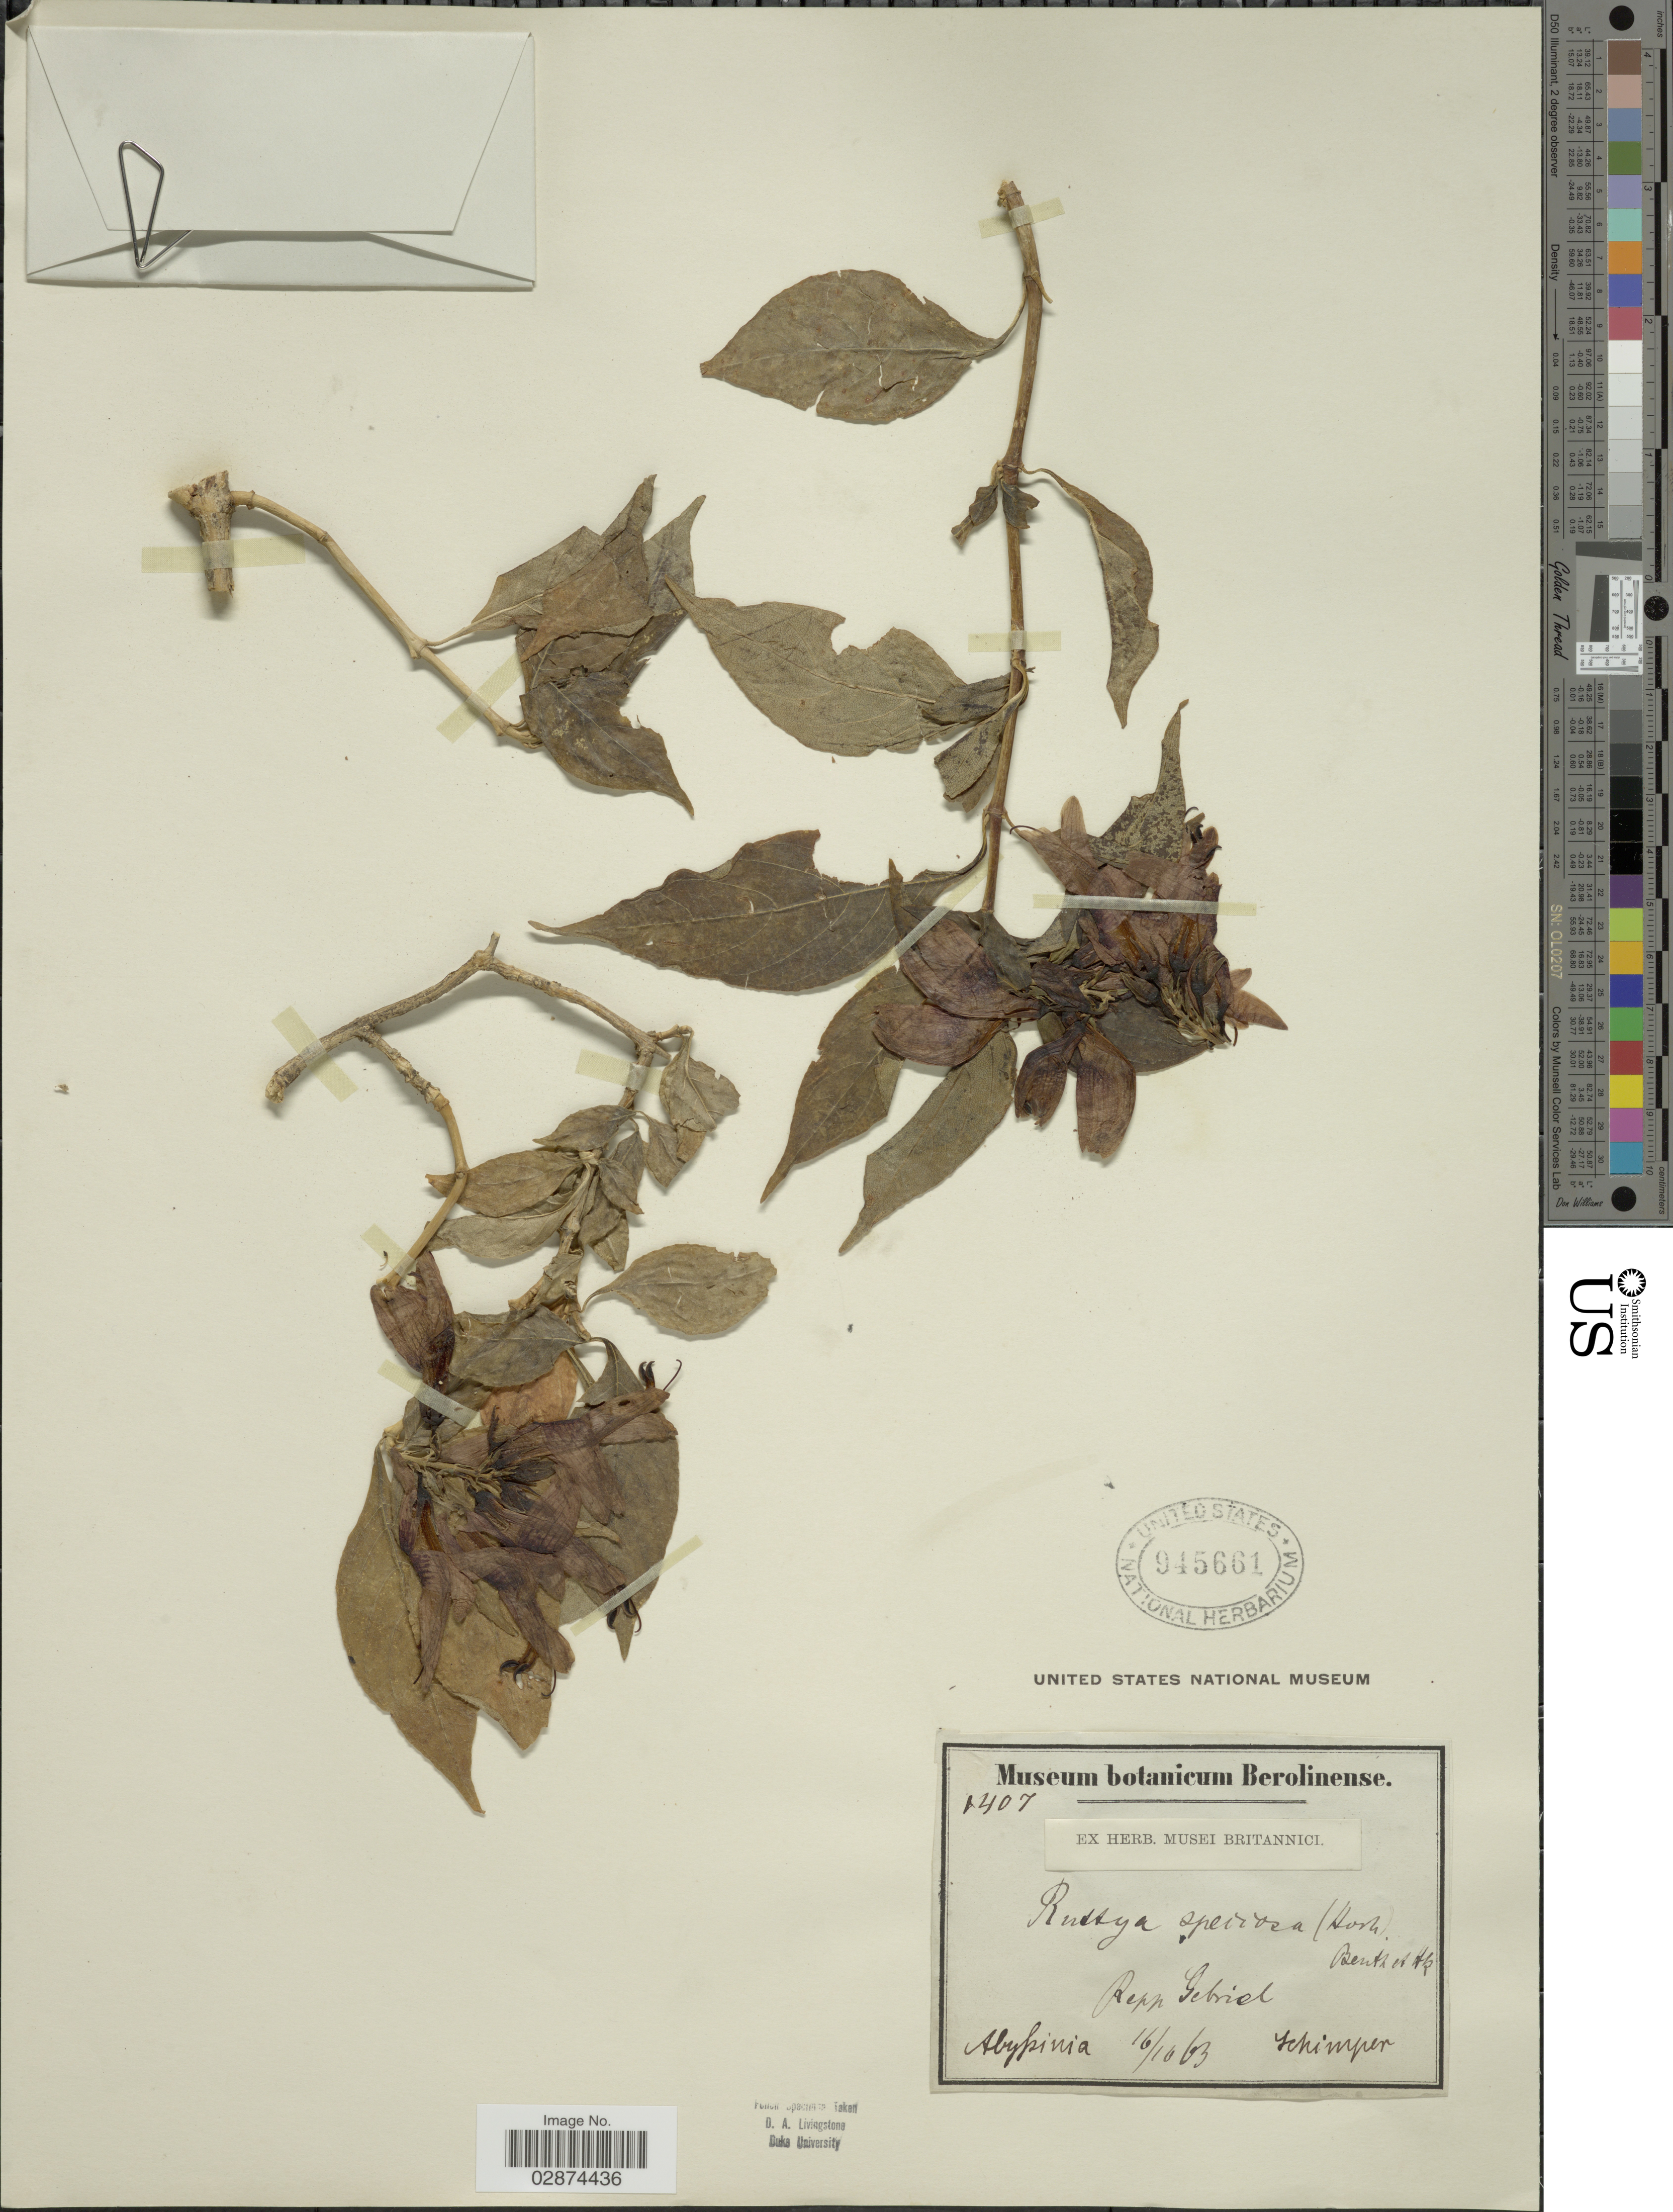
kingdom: Plantae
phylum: Tracheophyta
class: Magnoliopsida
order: Lamiales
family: Acanthaceae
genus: Ruttya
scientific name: Ruttya speciosa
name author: (Hochst.) Engl.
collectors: -. Schimper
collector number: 1407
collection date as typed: Transcribed d/m/y: 16/10/63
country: Eritrea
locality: Abyssinia, Repp Gebriel. [interpreted]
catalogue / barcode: US 945661